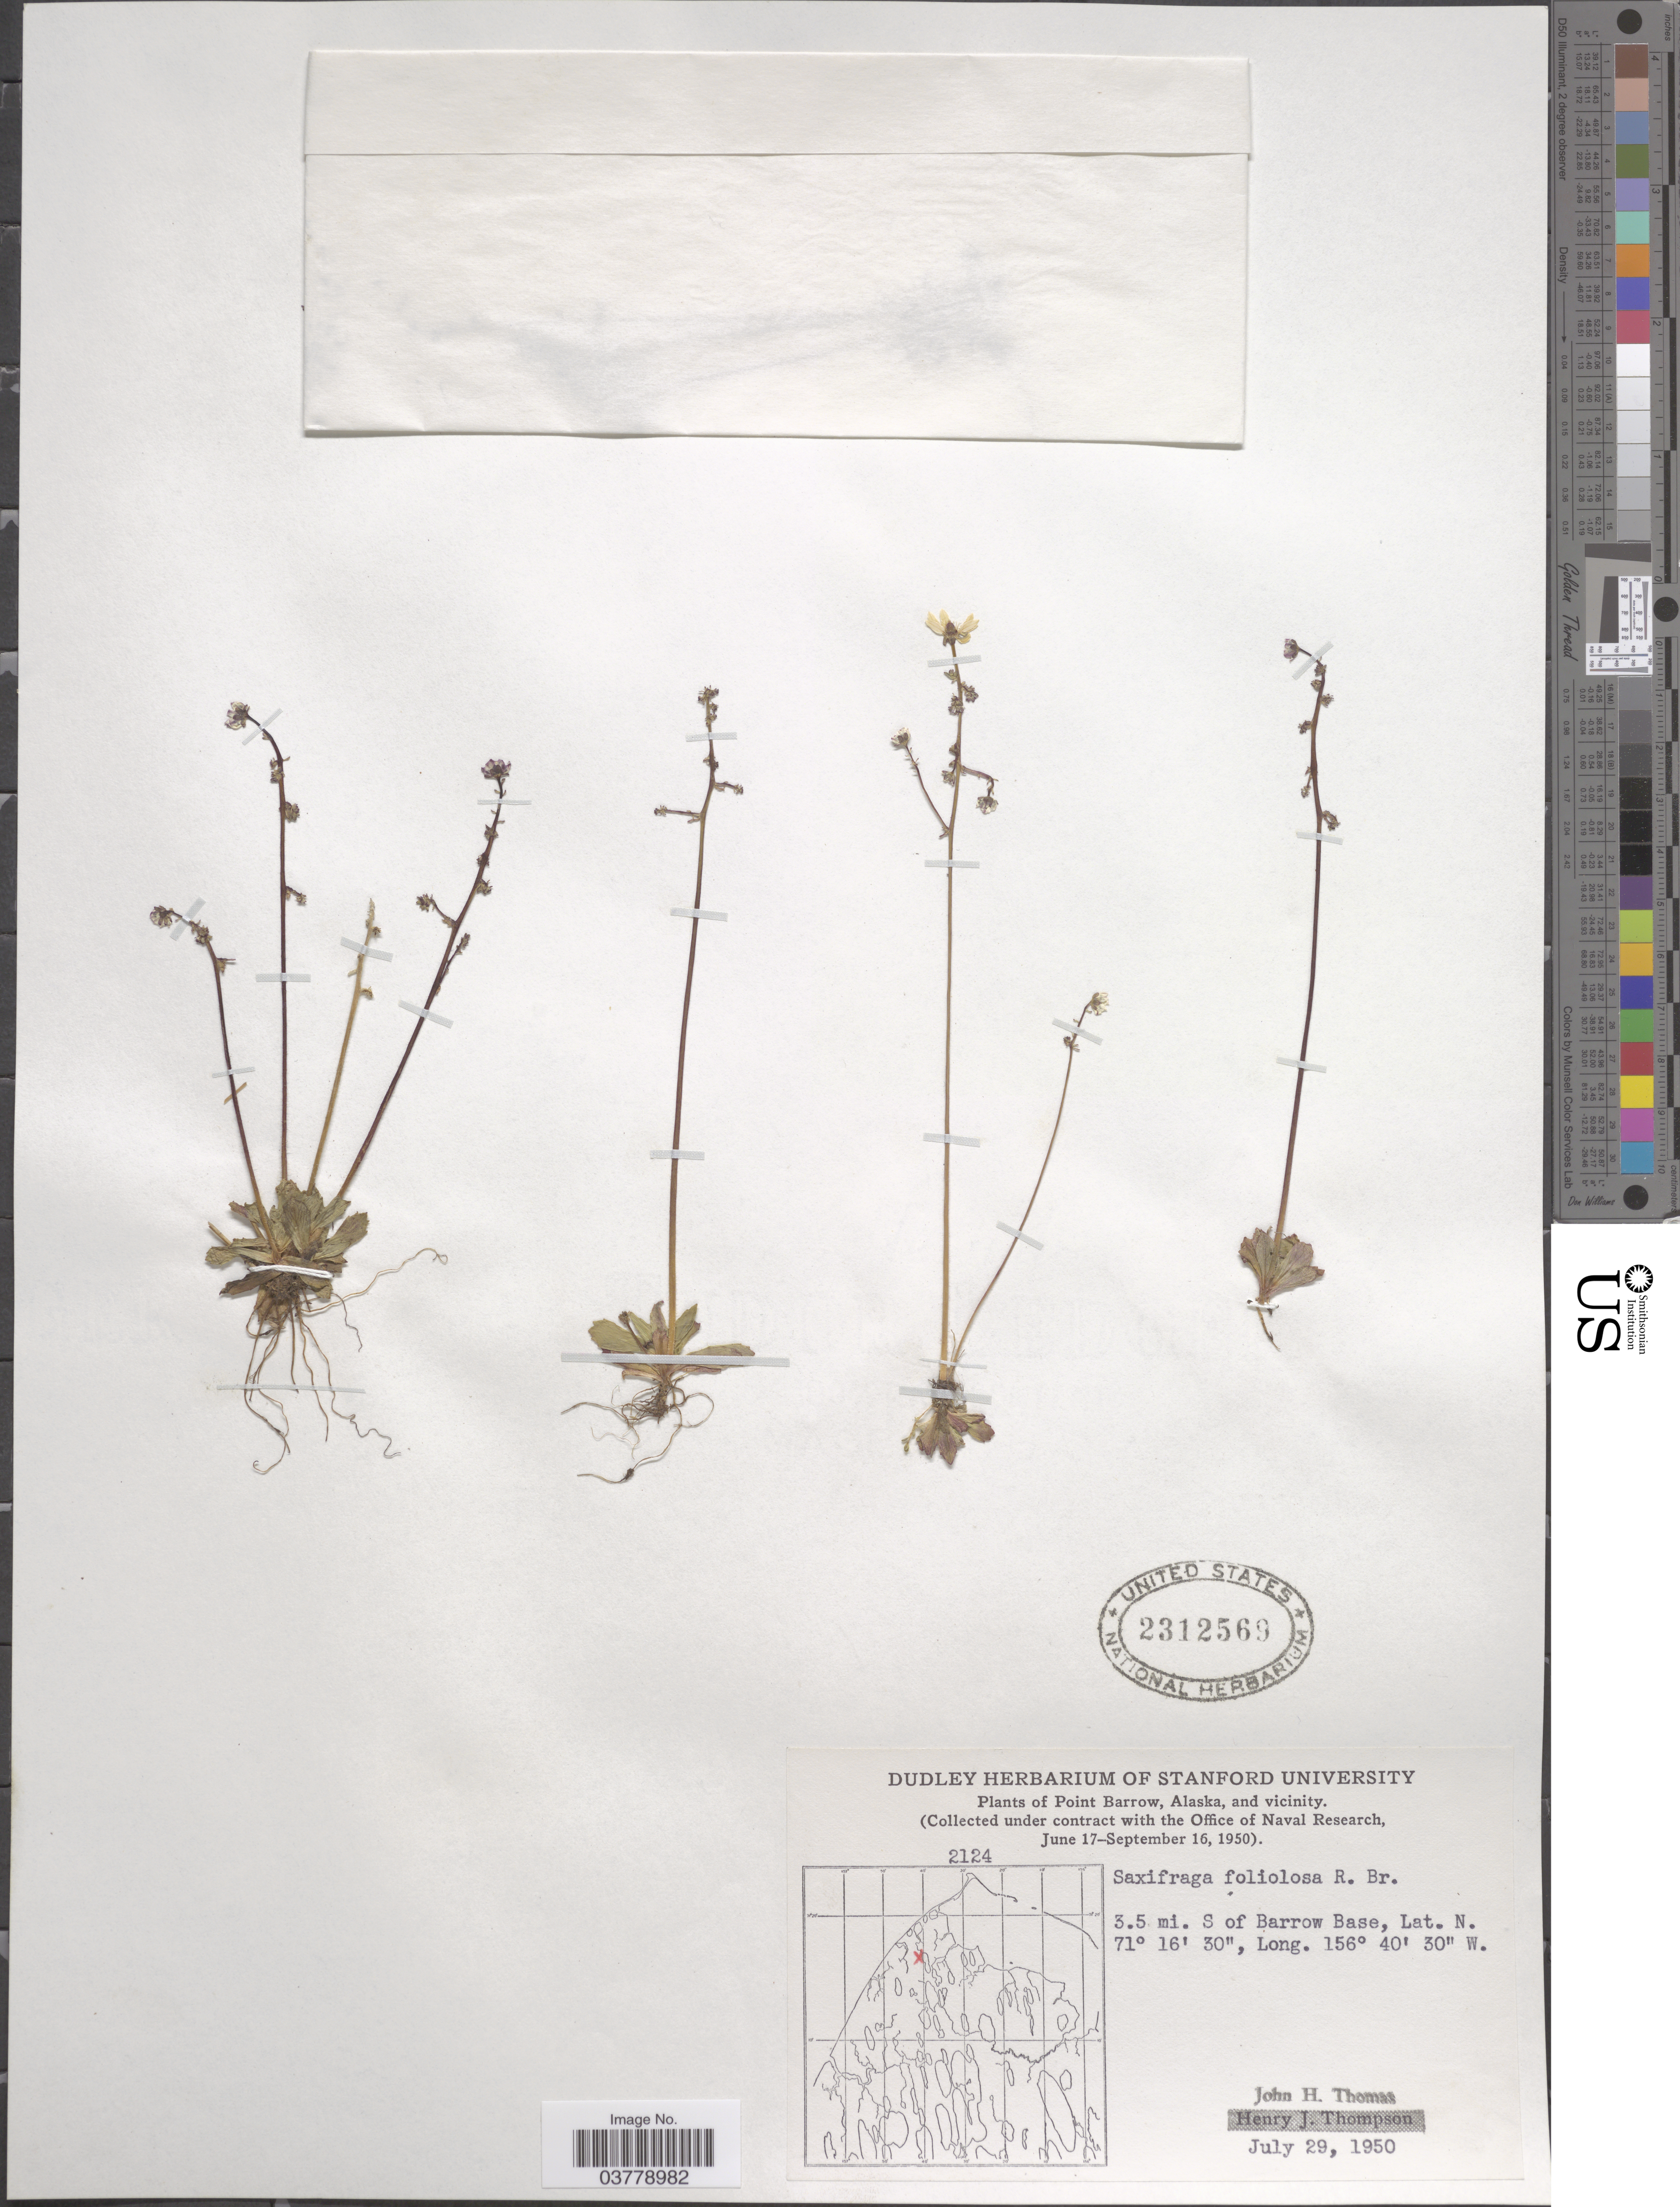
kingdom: Plantae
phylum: Tracheophyta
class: Magnoliopsida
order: Saxifragales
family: Saxifragaceae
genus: Micranthes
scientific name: Micranthes foliolosa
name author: (R. Br.) Gornall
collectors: J. H. Thomas & H. Thompson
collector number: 2124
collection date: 1950-07-29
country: United States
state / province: Alaska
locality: Point Barrow, Alaska, and vicinity. 3.5 mi. S of Barrow Base.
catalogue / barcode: US 2312569